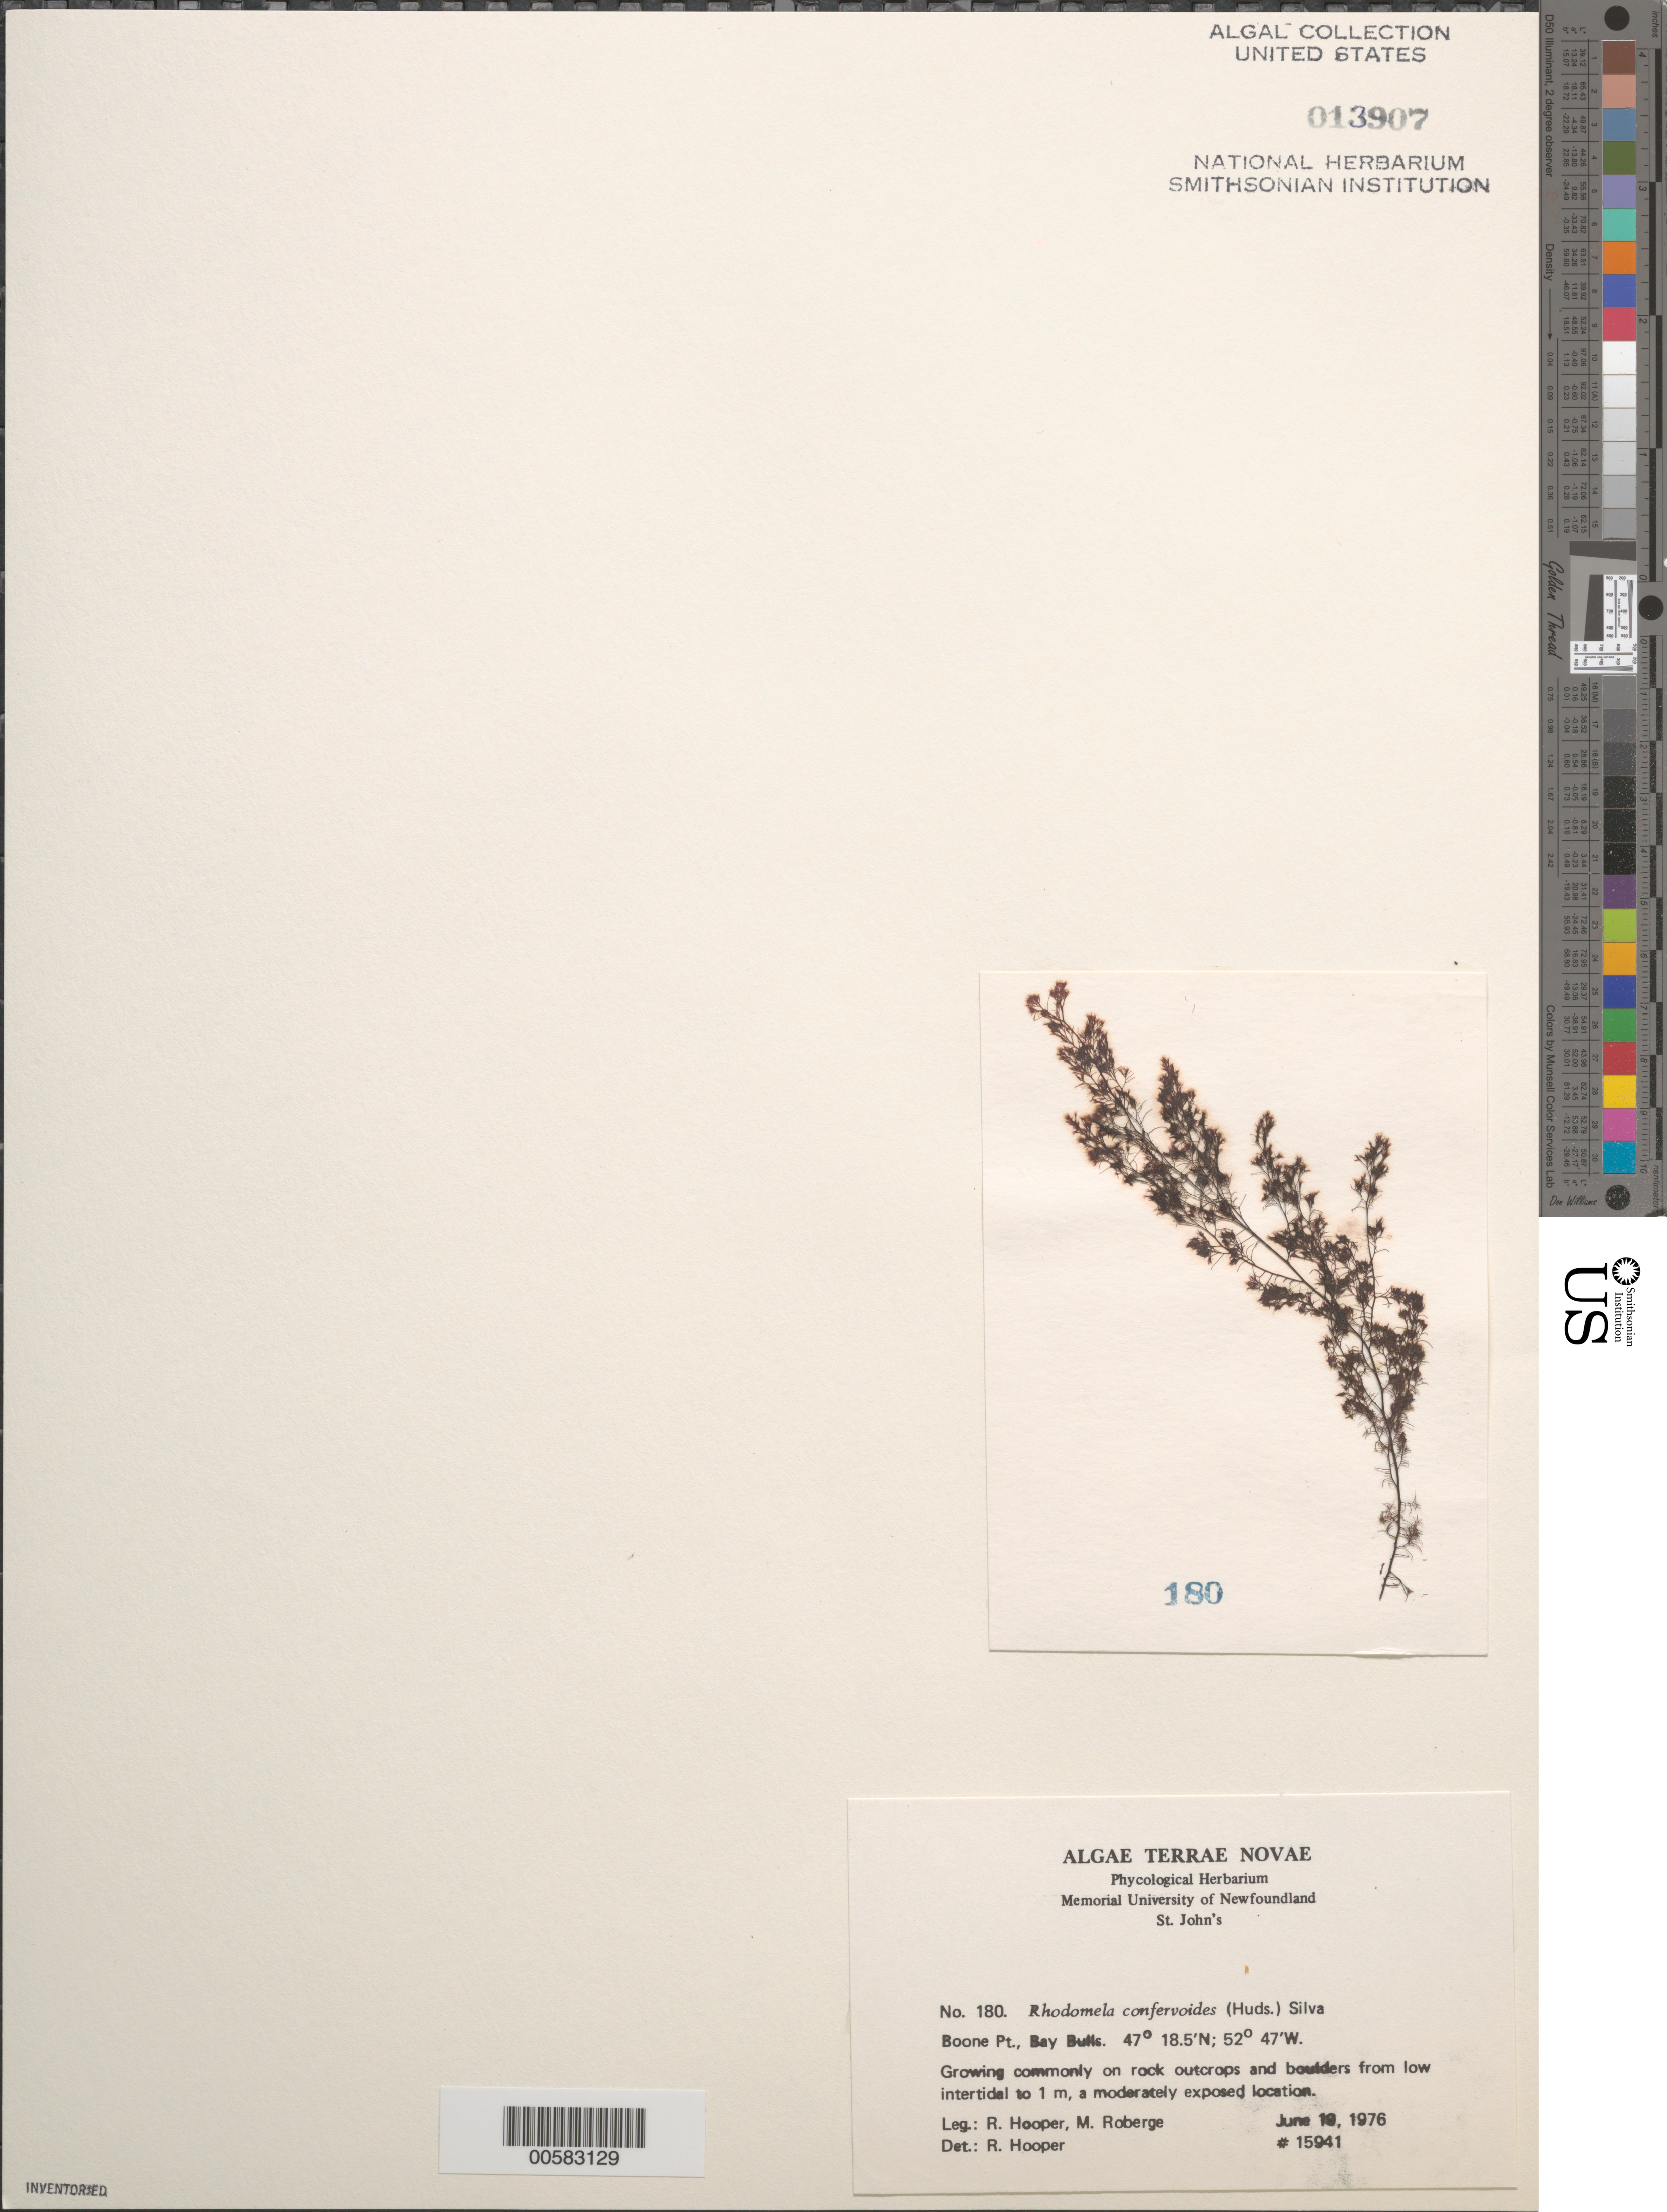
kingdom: Plantae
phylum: Rhodophyta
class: Florideophyceae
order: Ceramiales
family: Rhodomelaceae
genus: Rhodomela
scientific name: Rhodomela confervoides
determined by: Hooper, R. G.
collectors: R. G. Hooper & M. Roberge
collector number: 15941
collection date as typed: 19 Jun 1976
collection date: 1976-06-19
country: Canada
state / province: Newfoundland and Labrador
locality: Boone Point, Bay Bulls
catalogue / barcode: US 13907